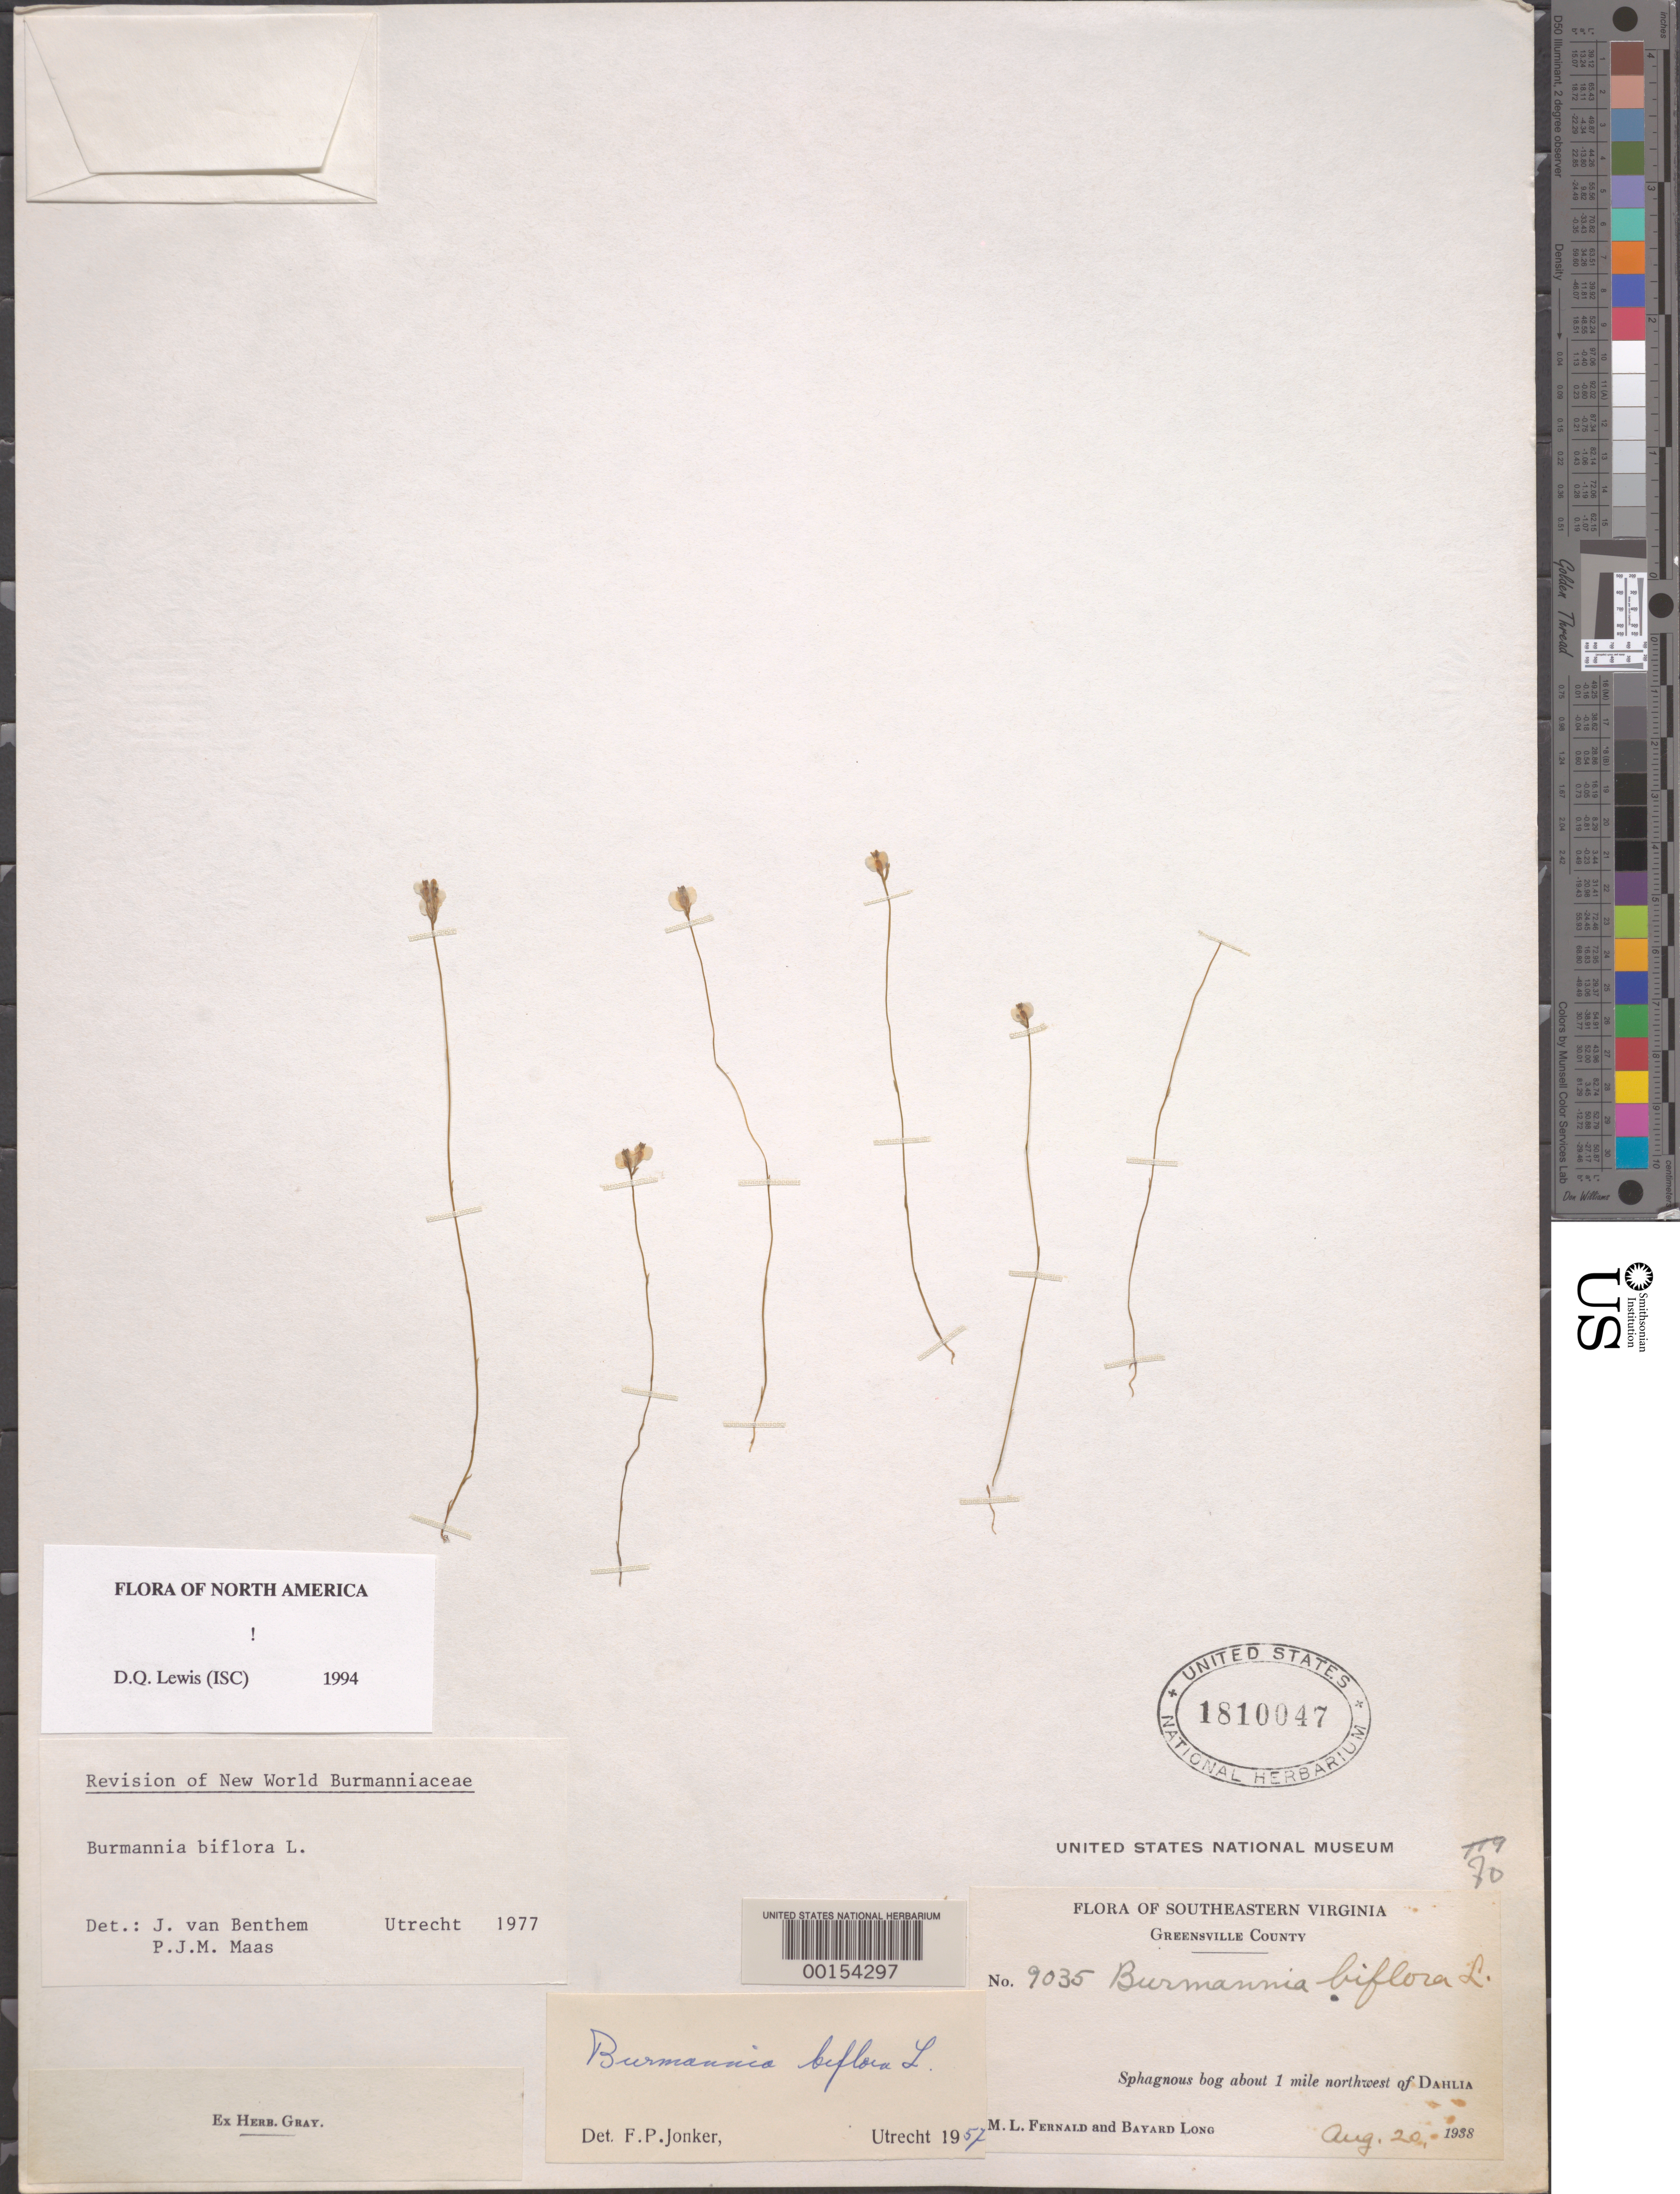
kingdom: Plantae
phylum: Tracheophyta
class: Liliopsida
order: Dioscoreales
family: Burmanniaceae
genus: Burmannia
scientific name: Burmannia biflora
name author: L.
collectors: M. L. Fernald & B. H. Long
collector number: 9035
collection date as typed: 20 Aug 1938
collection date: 1938-08-20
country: United States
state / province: Virginia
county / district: Greensville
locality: Nw of dahlia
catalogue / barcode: US 1810047